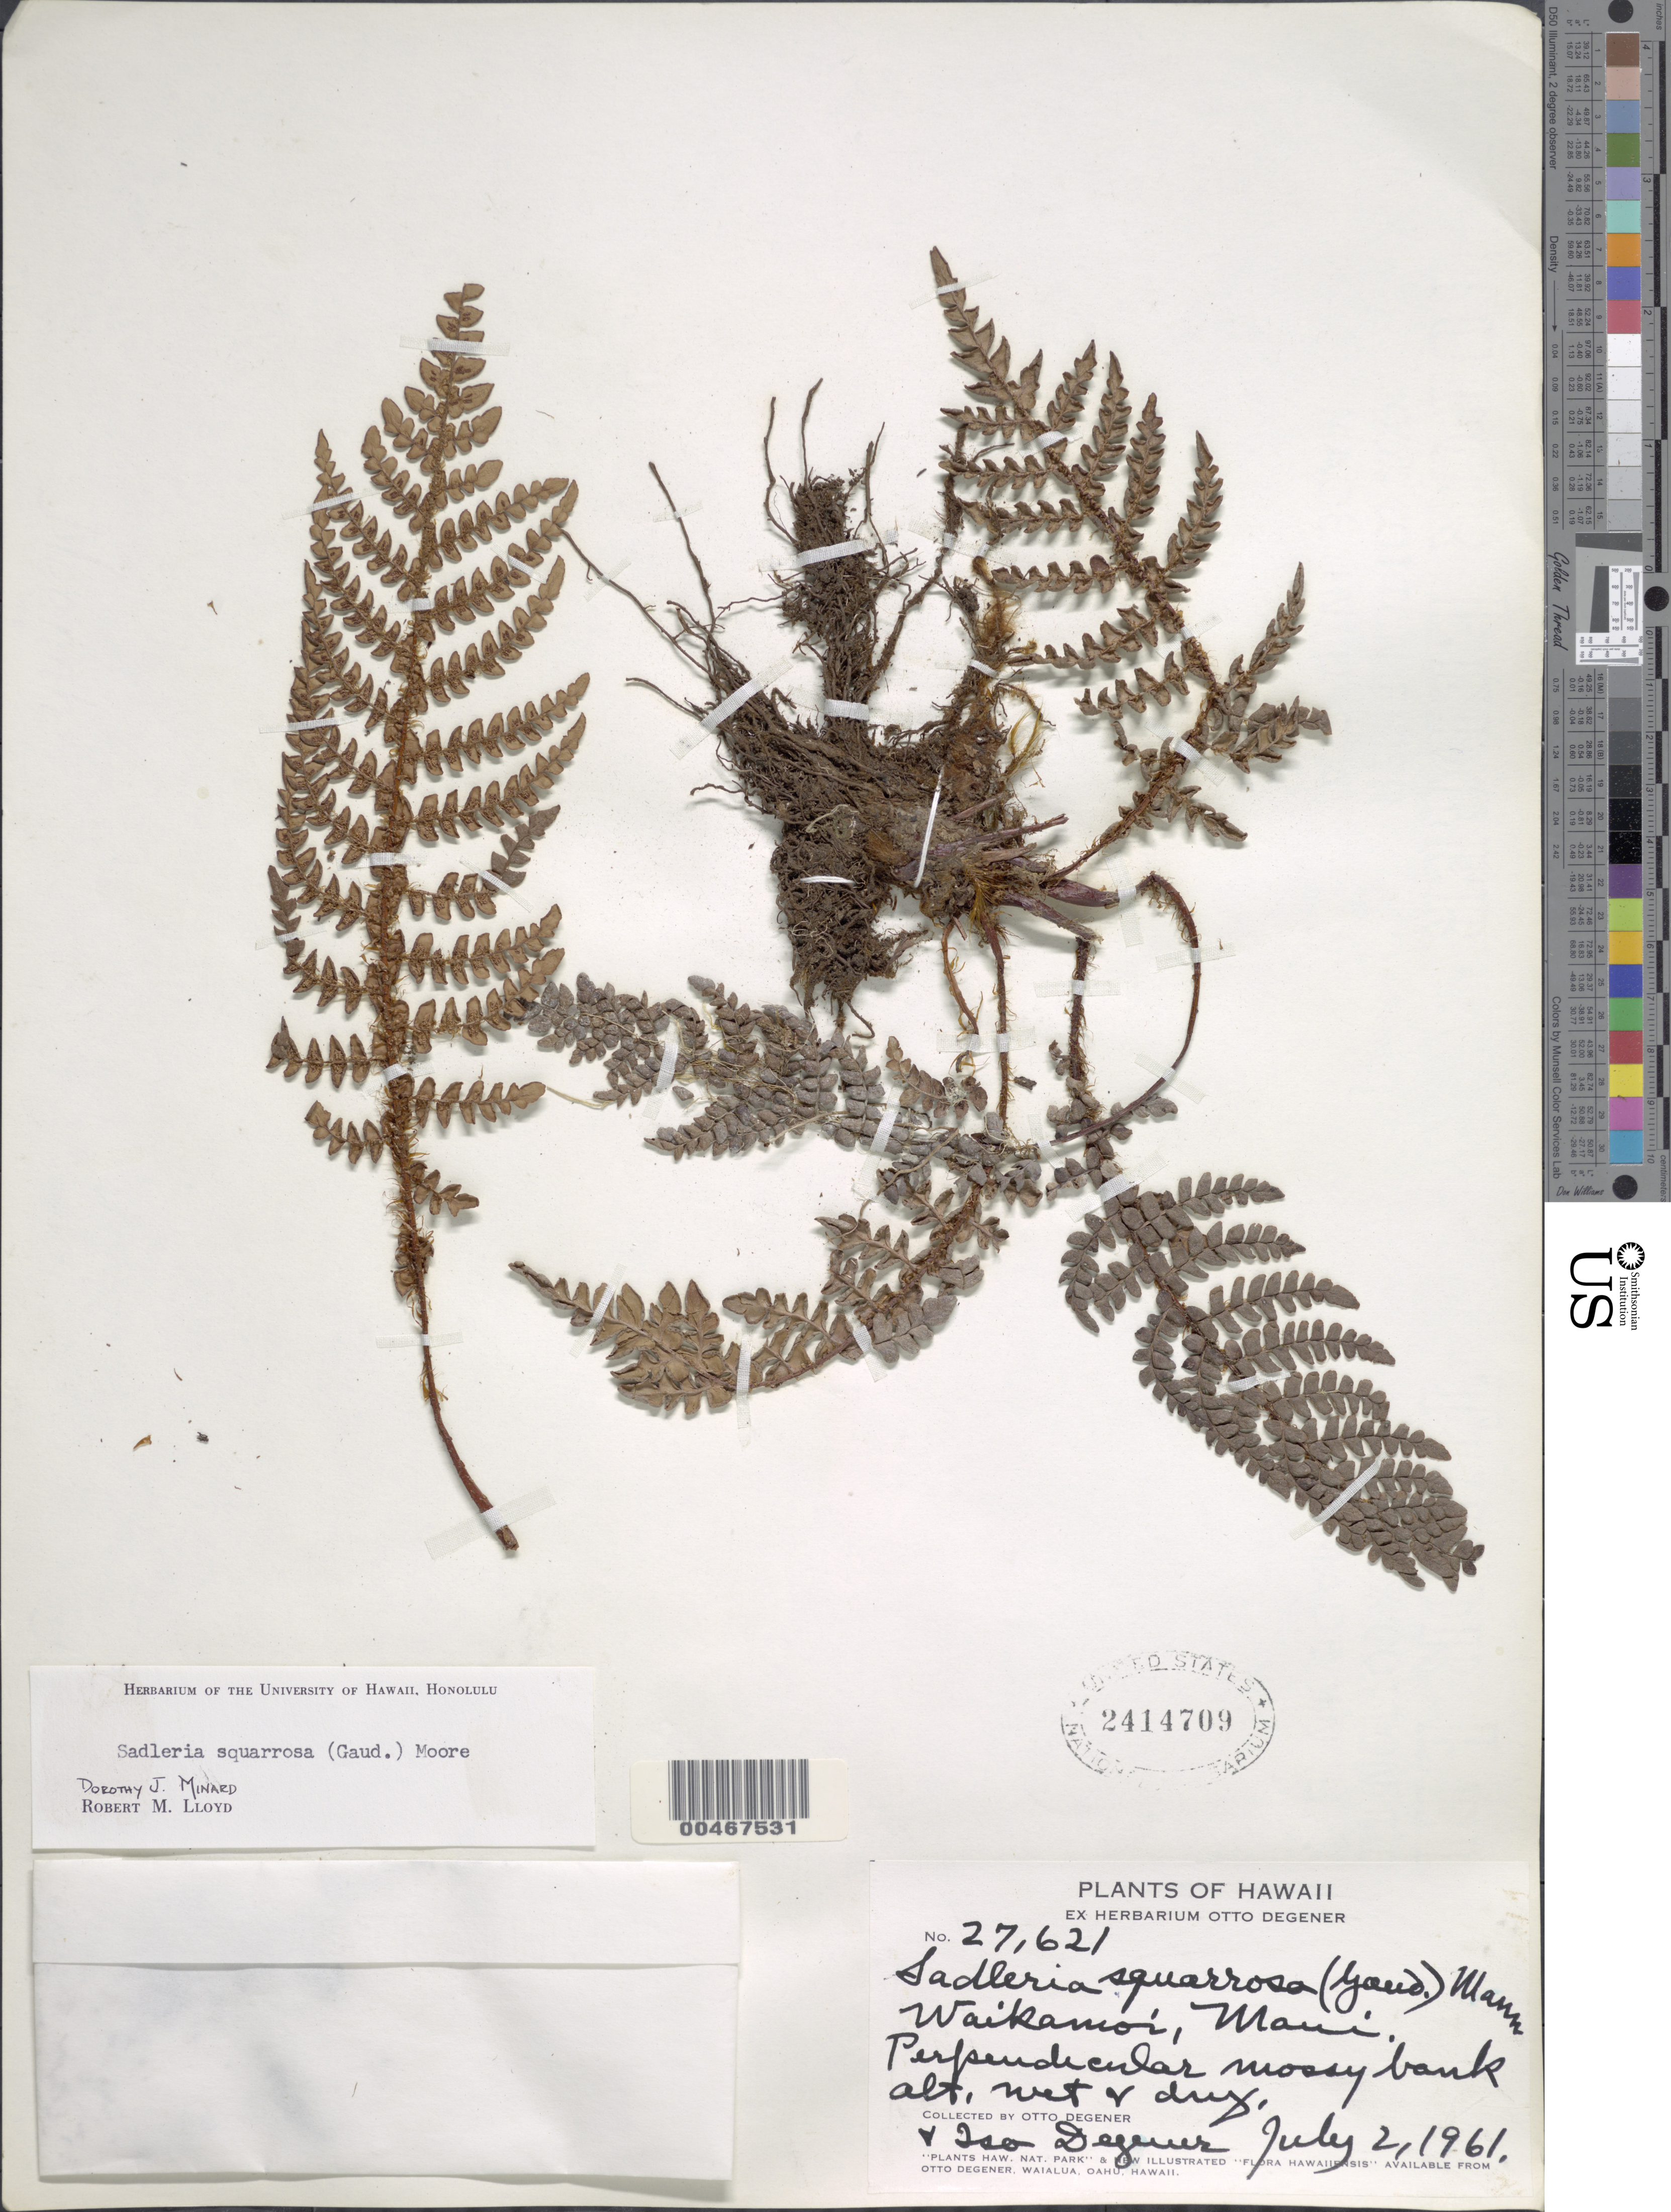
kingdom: Plantae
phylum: Tracheophyta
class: Polypodiopsida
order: Polypodiales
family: Blechnaceae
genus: Sadleria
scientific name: Sadleria squarrosa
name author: (Gaudich.) T. Moore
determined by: Minard, D. J.; Lloyd, R. M.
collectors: O. Degener & I. Degener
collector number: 27621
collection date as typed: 2 Jul 1961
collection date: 1961-07-02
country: United States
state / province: Hawaii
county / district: Maui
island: Maui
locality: Waikamoi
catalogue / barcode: US 2414709